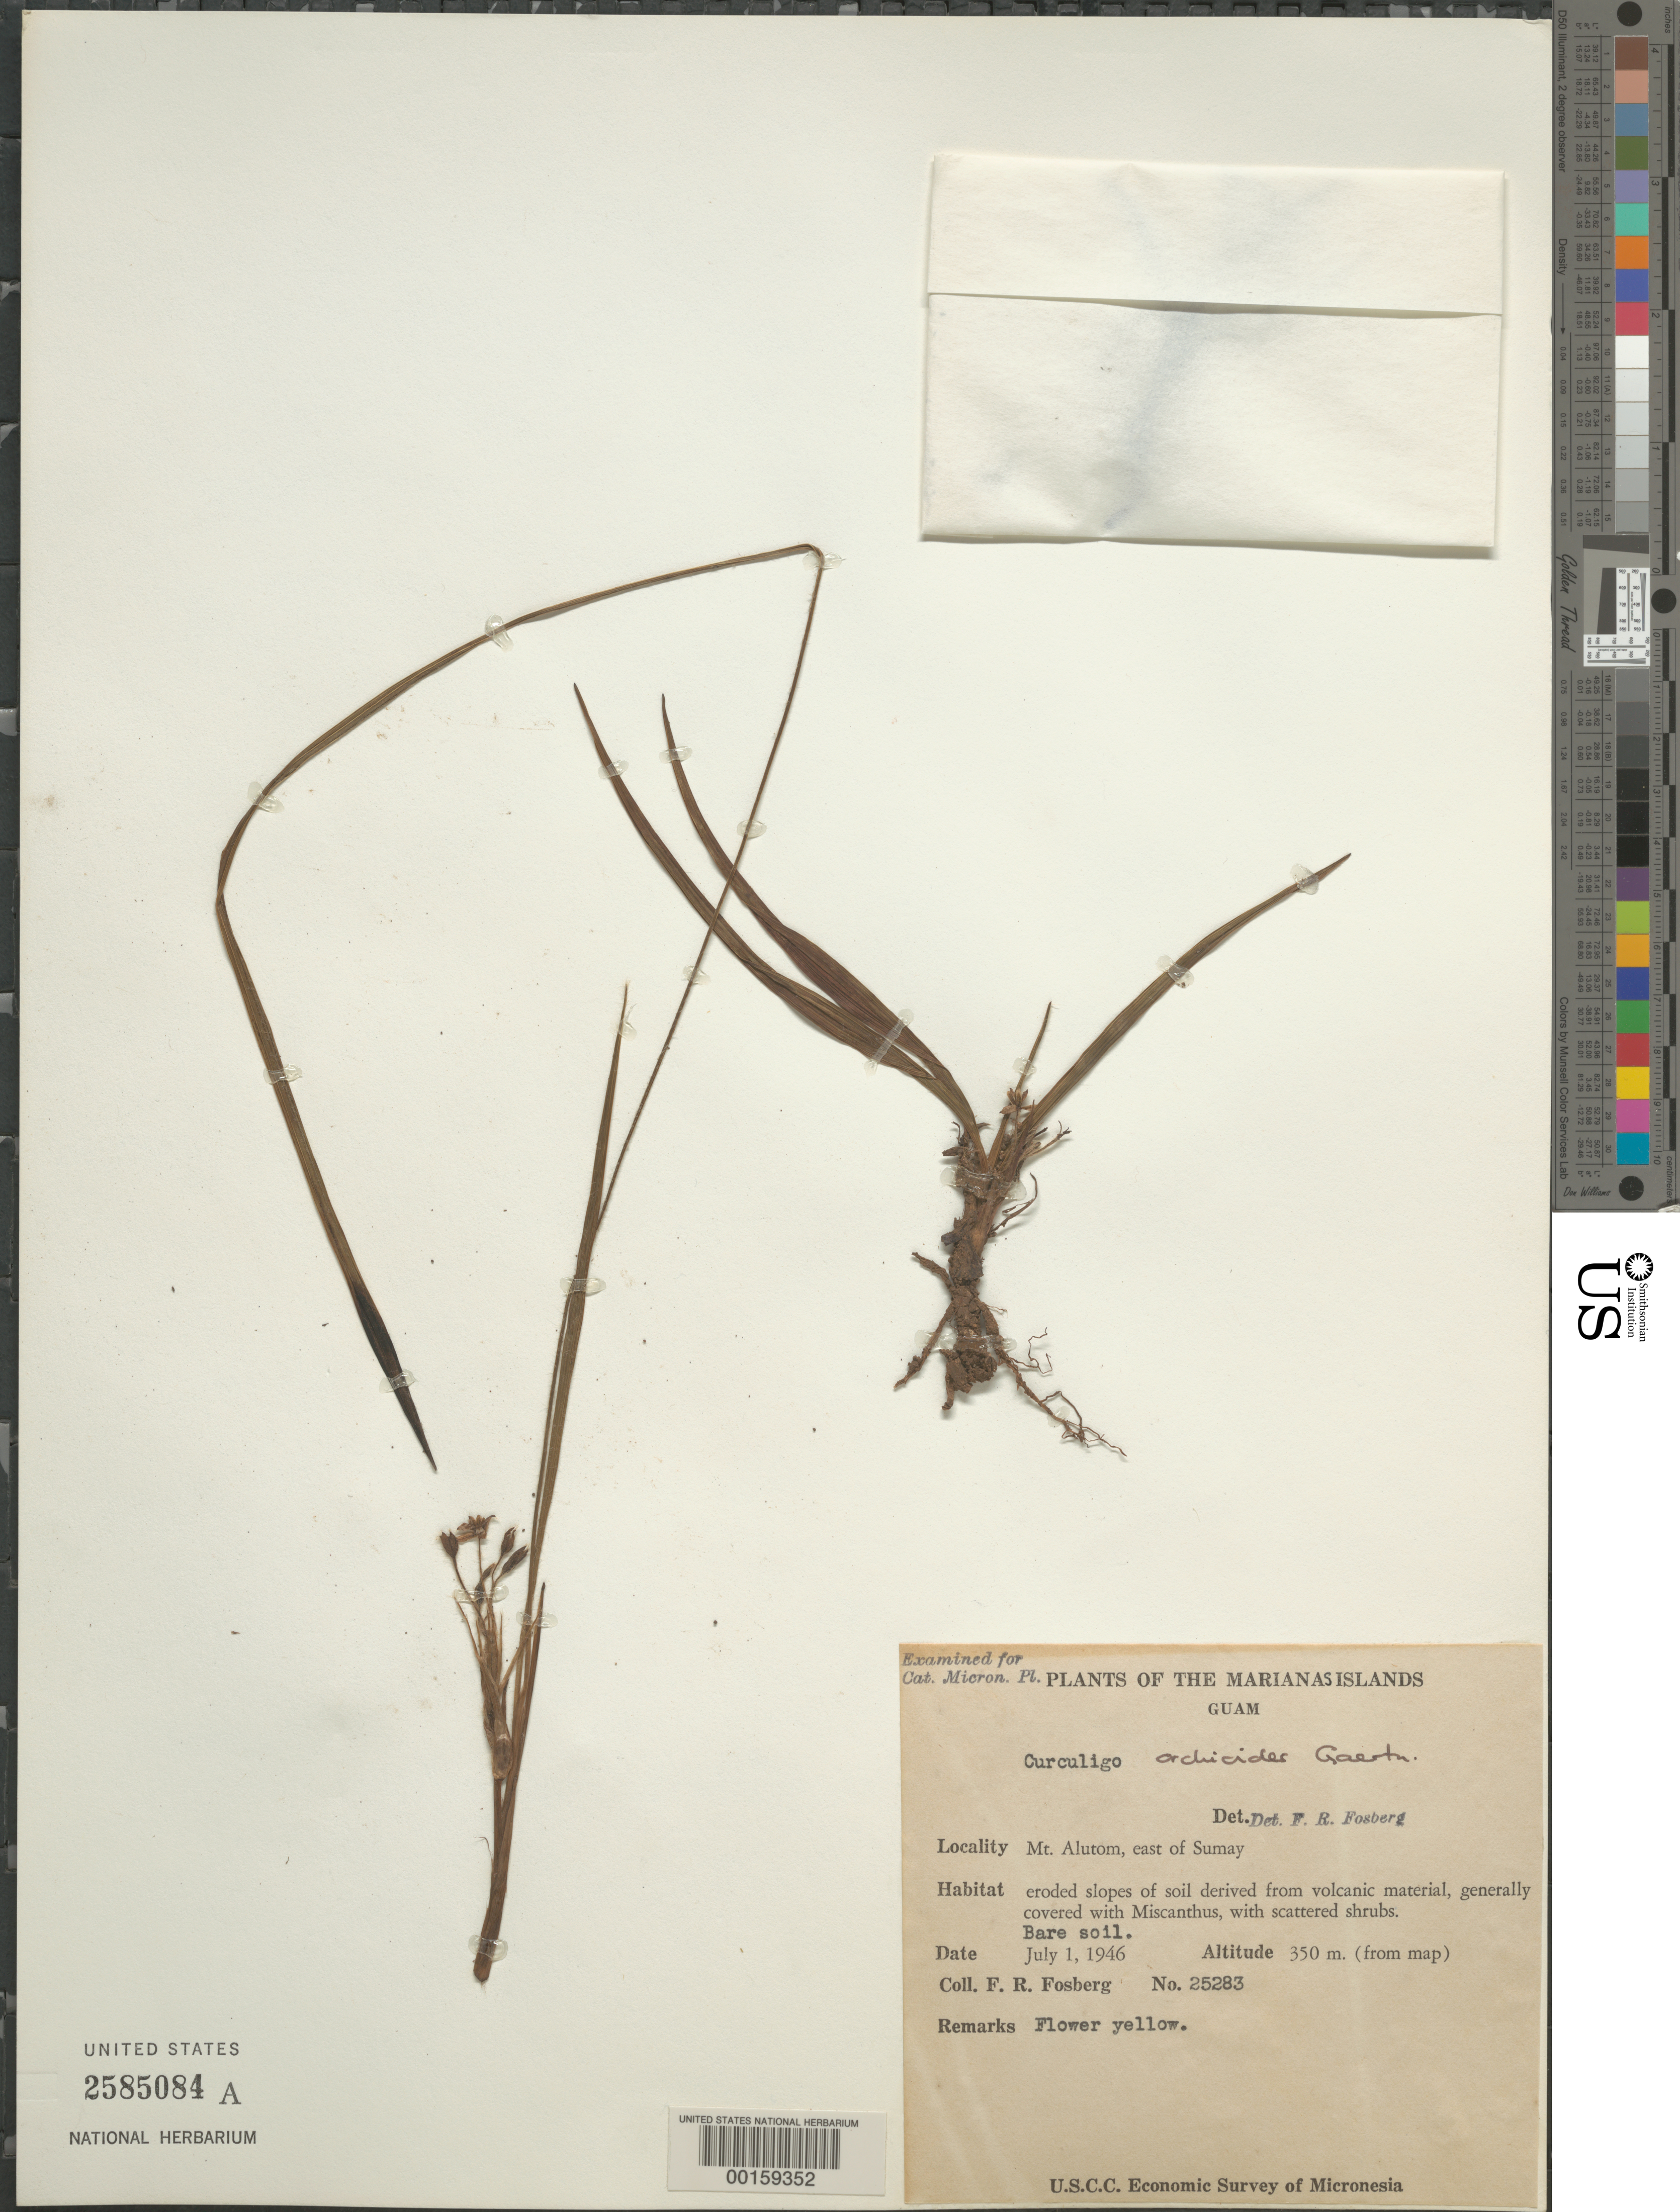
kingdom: Plantae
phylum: Tracheophyta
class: Liliopsida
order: Asparagales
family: Hypoxidaceae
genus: Curculigo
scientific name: Curculigo orchioides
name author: Gaertn.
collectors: F. R. Fosberg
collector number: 25283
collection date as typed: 01 Jul 1946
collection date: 1946-07-01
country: Guam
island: Guam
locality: Mt. alutom, e of sumay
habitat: Bare soil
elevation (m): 350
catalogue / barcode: US 2585084A